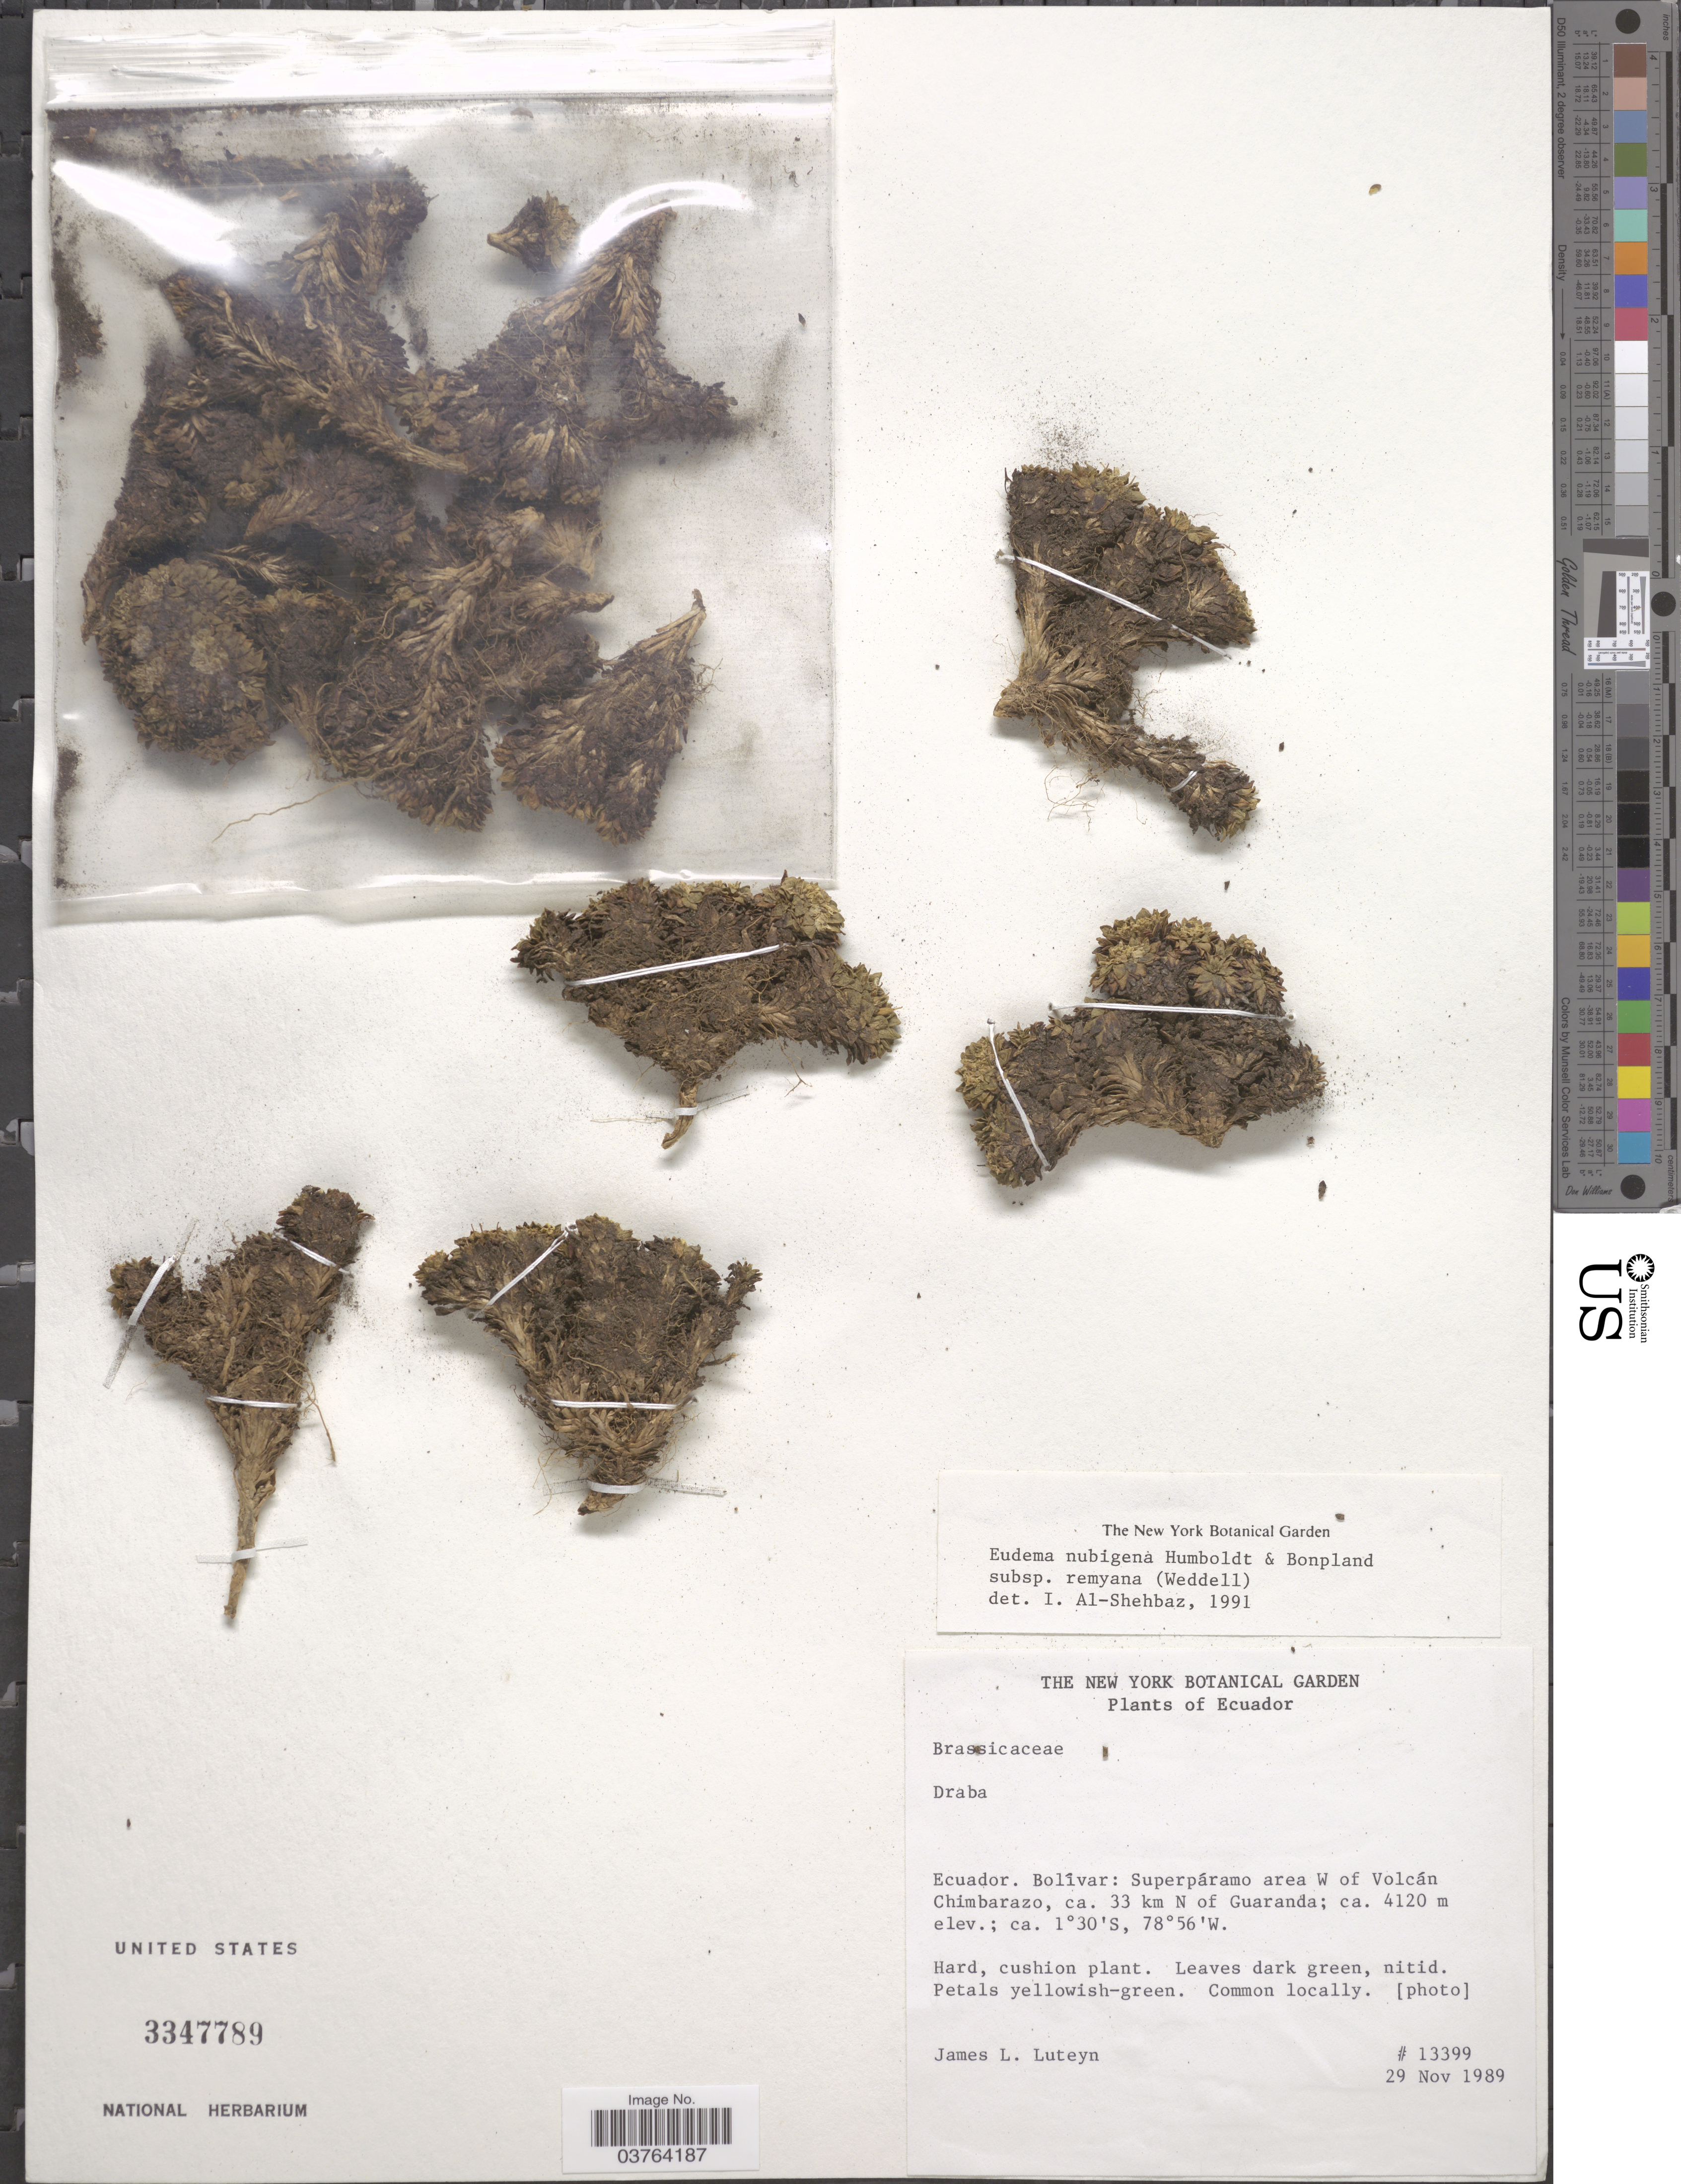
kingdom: Plantae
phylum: Tracheophyta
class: Magnoliopsida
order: Brassicales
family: Brassicaceae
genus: Eudema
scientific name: Eudema nubigena subsp. remyana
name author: (Wedd.) Al-Shehbaz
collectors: J. L. Luteyn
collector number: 13399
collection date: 1989-11-29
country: Ecuador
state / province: Bolívar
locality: Superpáramo area W of Volcán Chimbarazo, ca. 33 km N of Guaranda.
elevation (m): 4120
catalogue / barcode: US 3347789